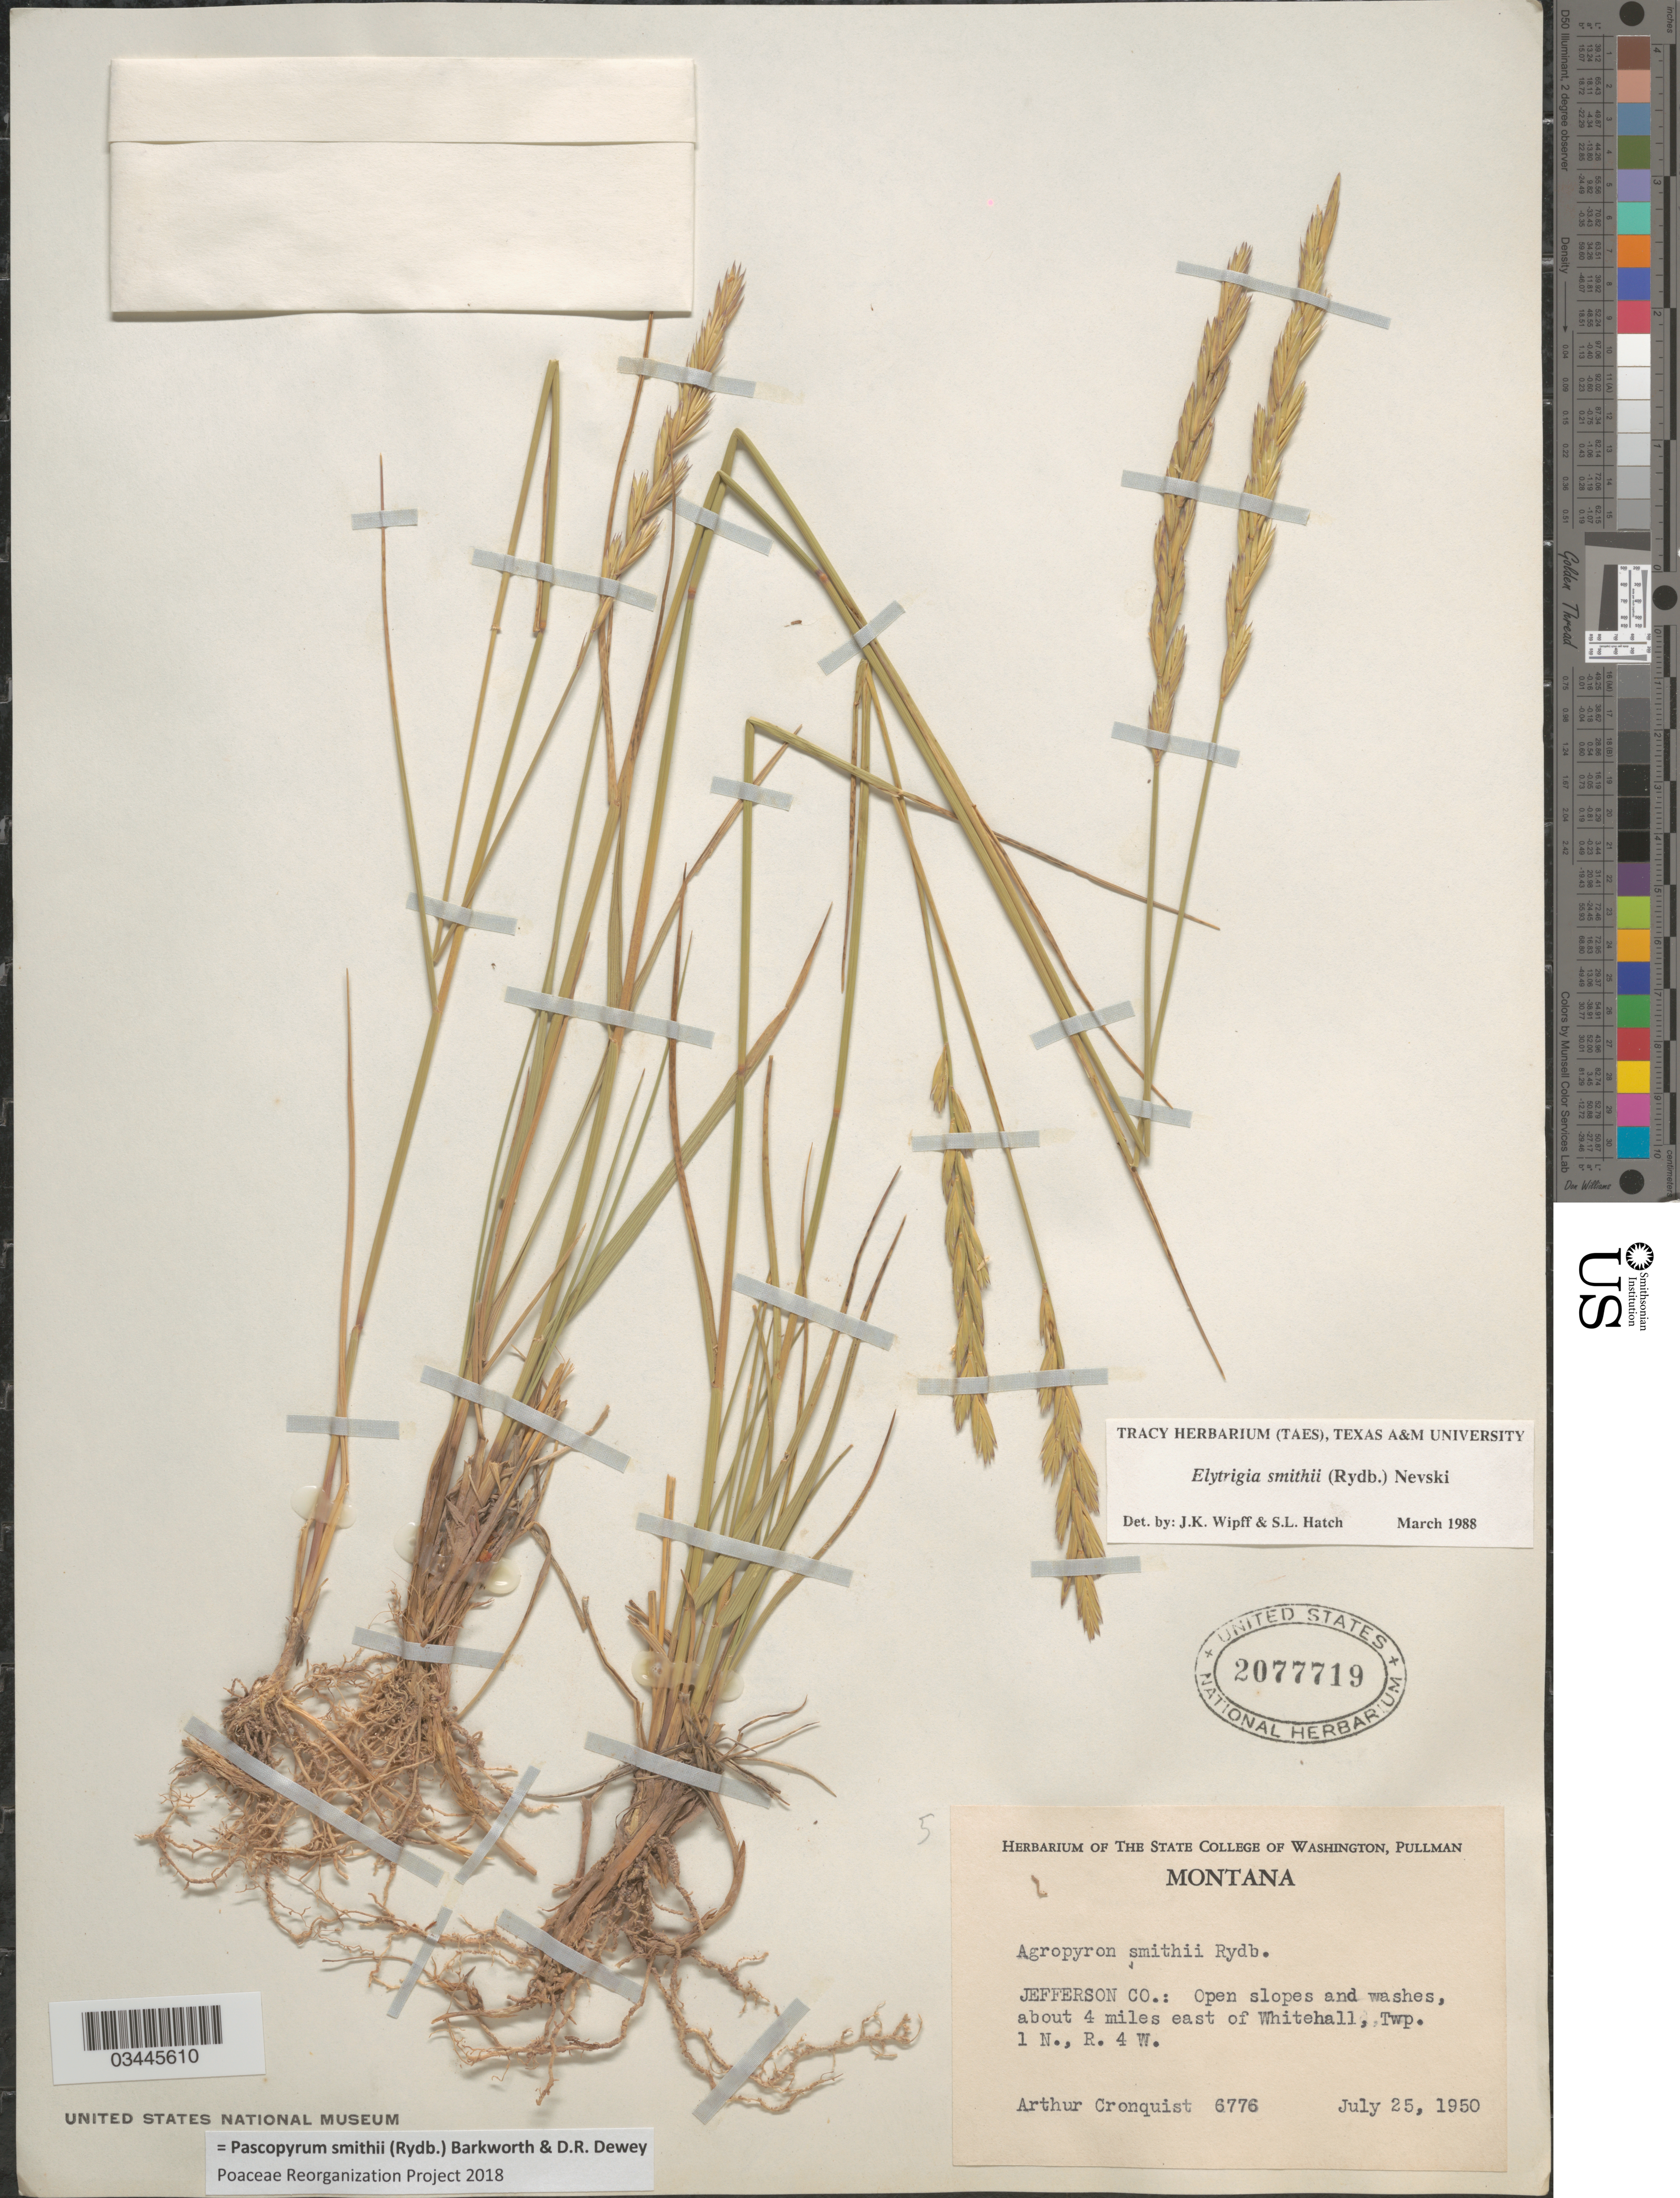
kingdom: Plantae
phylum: Tracheophyta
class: Liliopsida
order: Poales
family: Poaceae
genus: Pascopyrum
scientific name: Pascopyrum smithii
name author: (Rydb.) Barkworth & Dewey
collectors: A. J. Cronquist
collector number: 6776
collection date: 1950-07-25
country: United States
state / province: Montana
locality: Jefferson Co.: Open slopes and washes, about 4 miles east of Whitehall, Twp. 1 N., R. 4W.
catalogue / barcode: US 2077719